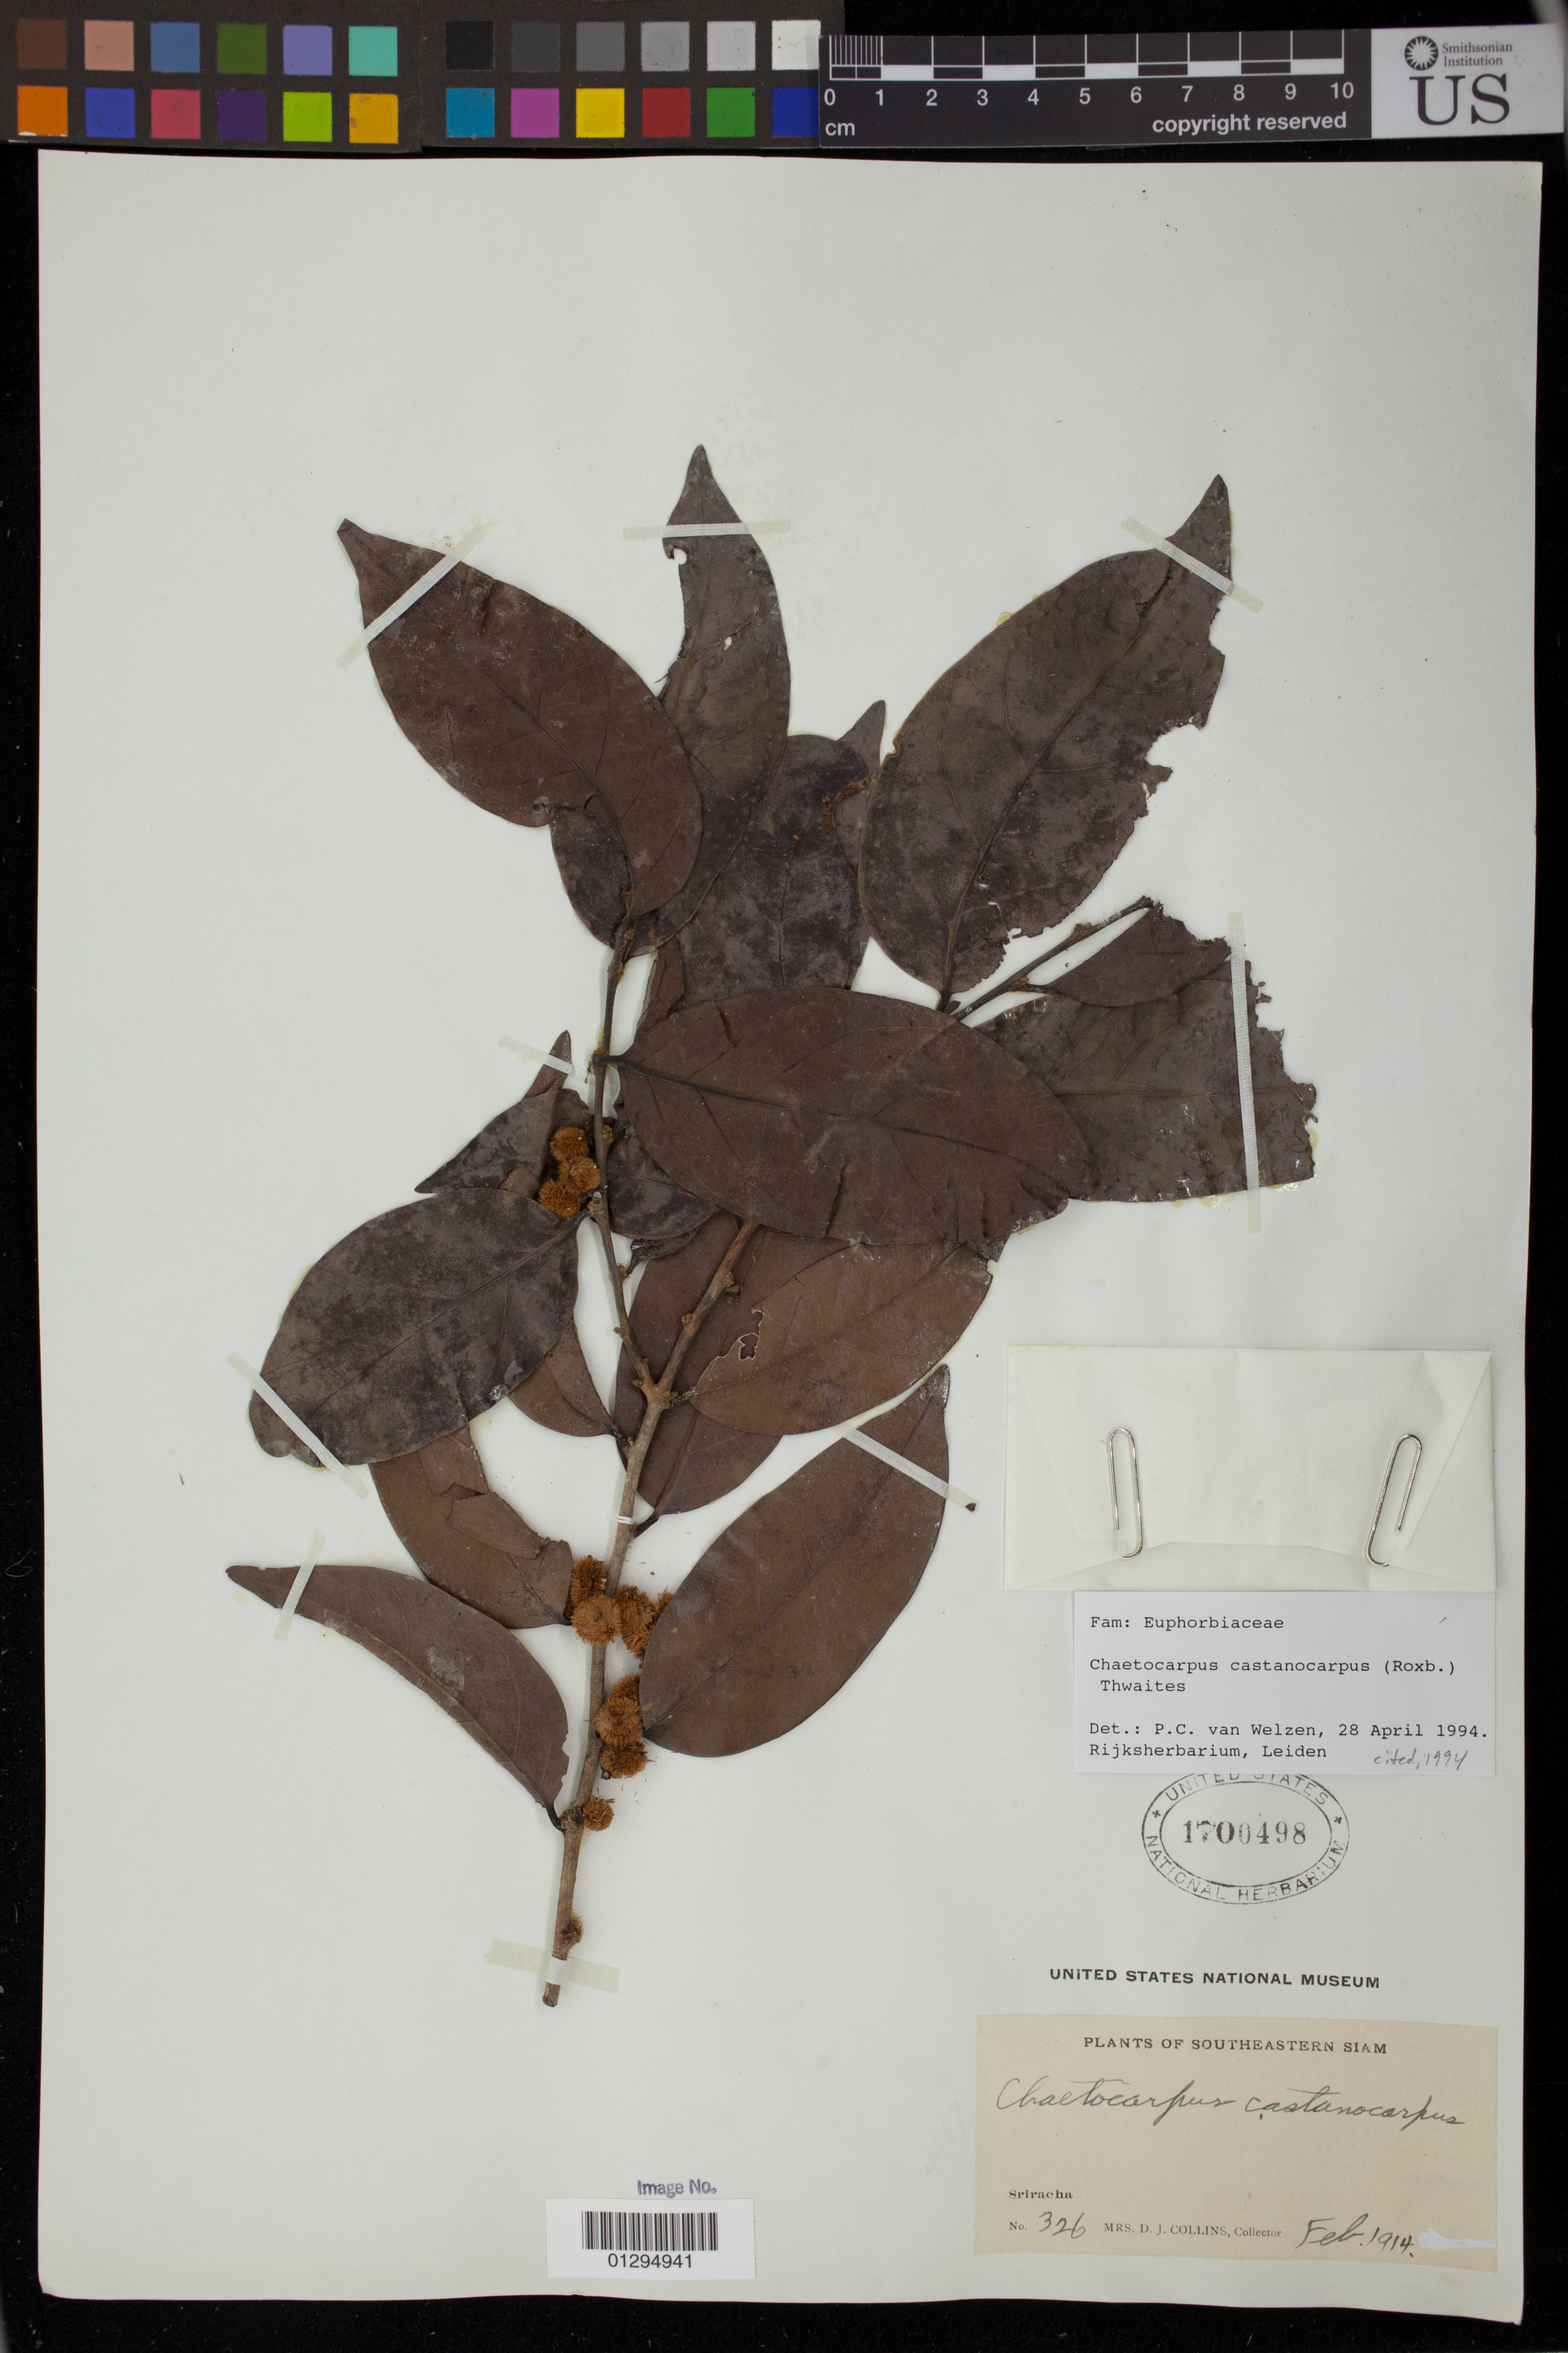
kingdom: Plantae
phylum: Tracheophyta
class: Magnoliopsida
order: Malpighiales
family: Peraceae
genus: Chaetocarpus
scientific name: Chaetocarpus castanocarpus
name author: (Roxb.) Thwaites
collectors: Mrs. D. J. Collins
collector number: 326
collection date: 1914-02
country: Thailand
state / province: Chon Buri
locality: Southestern Siam: Sriracha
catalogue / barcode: US 1700498